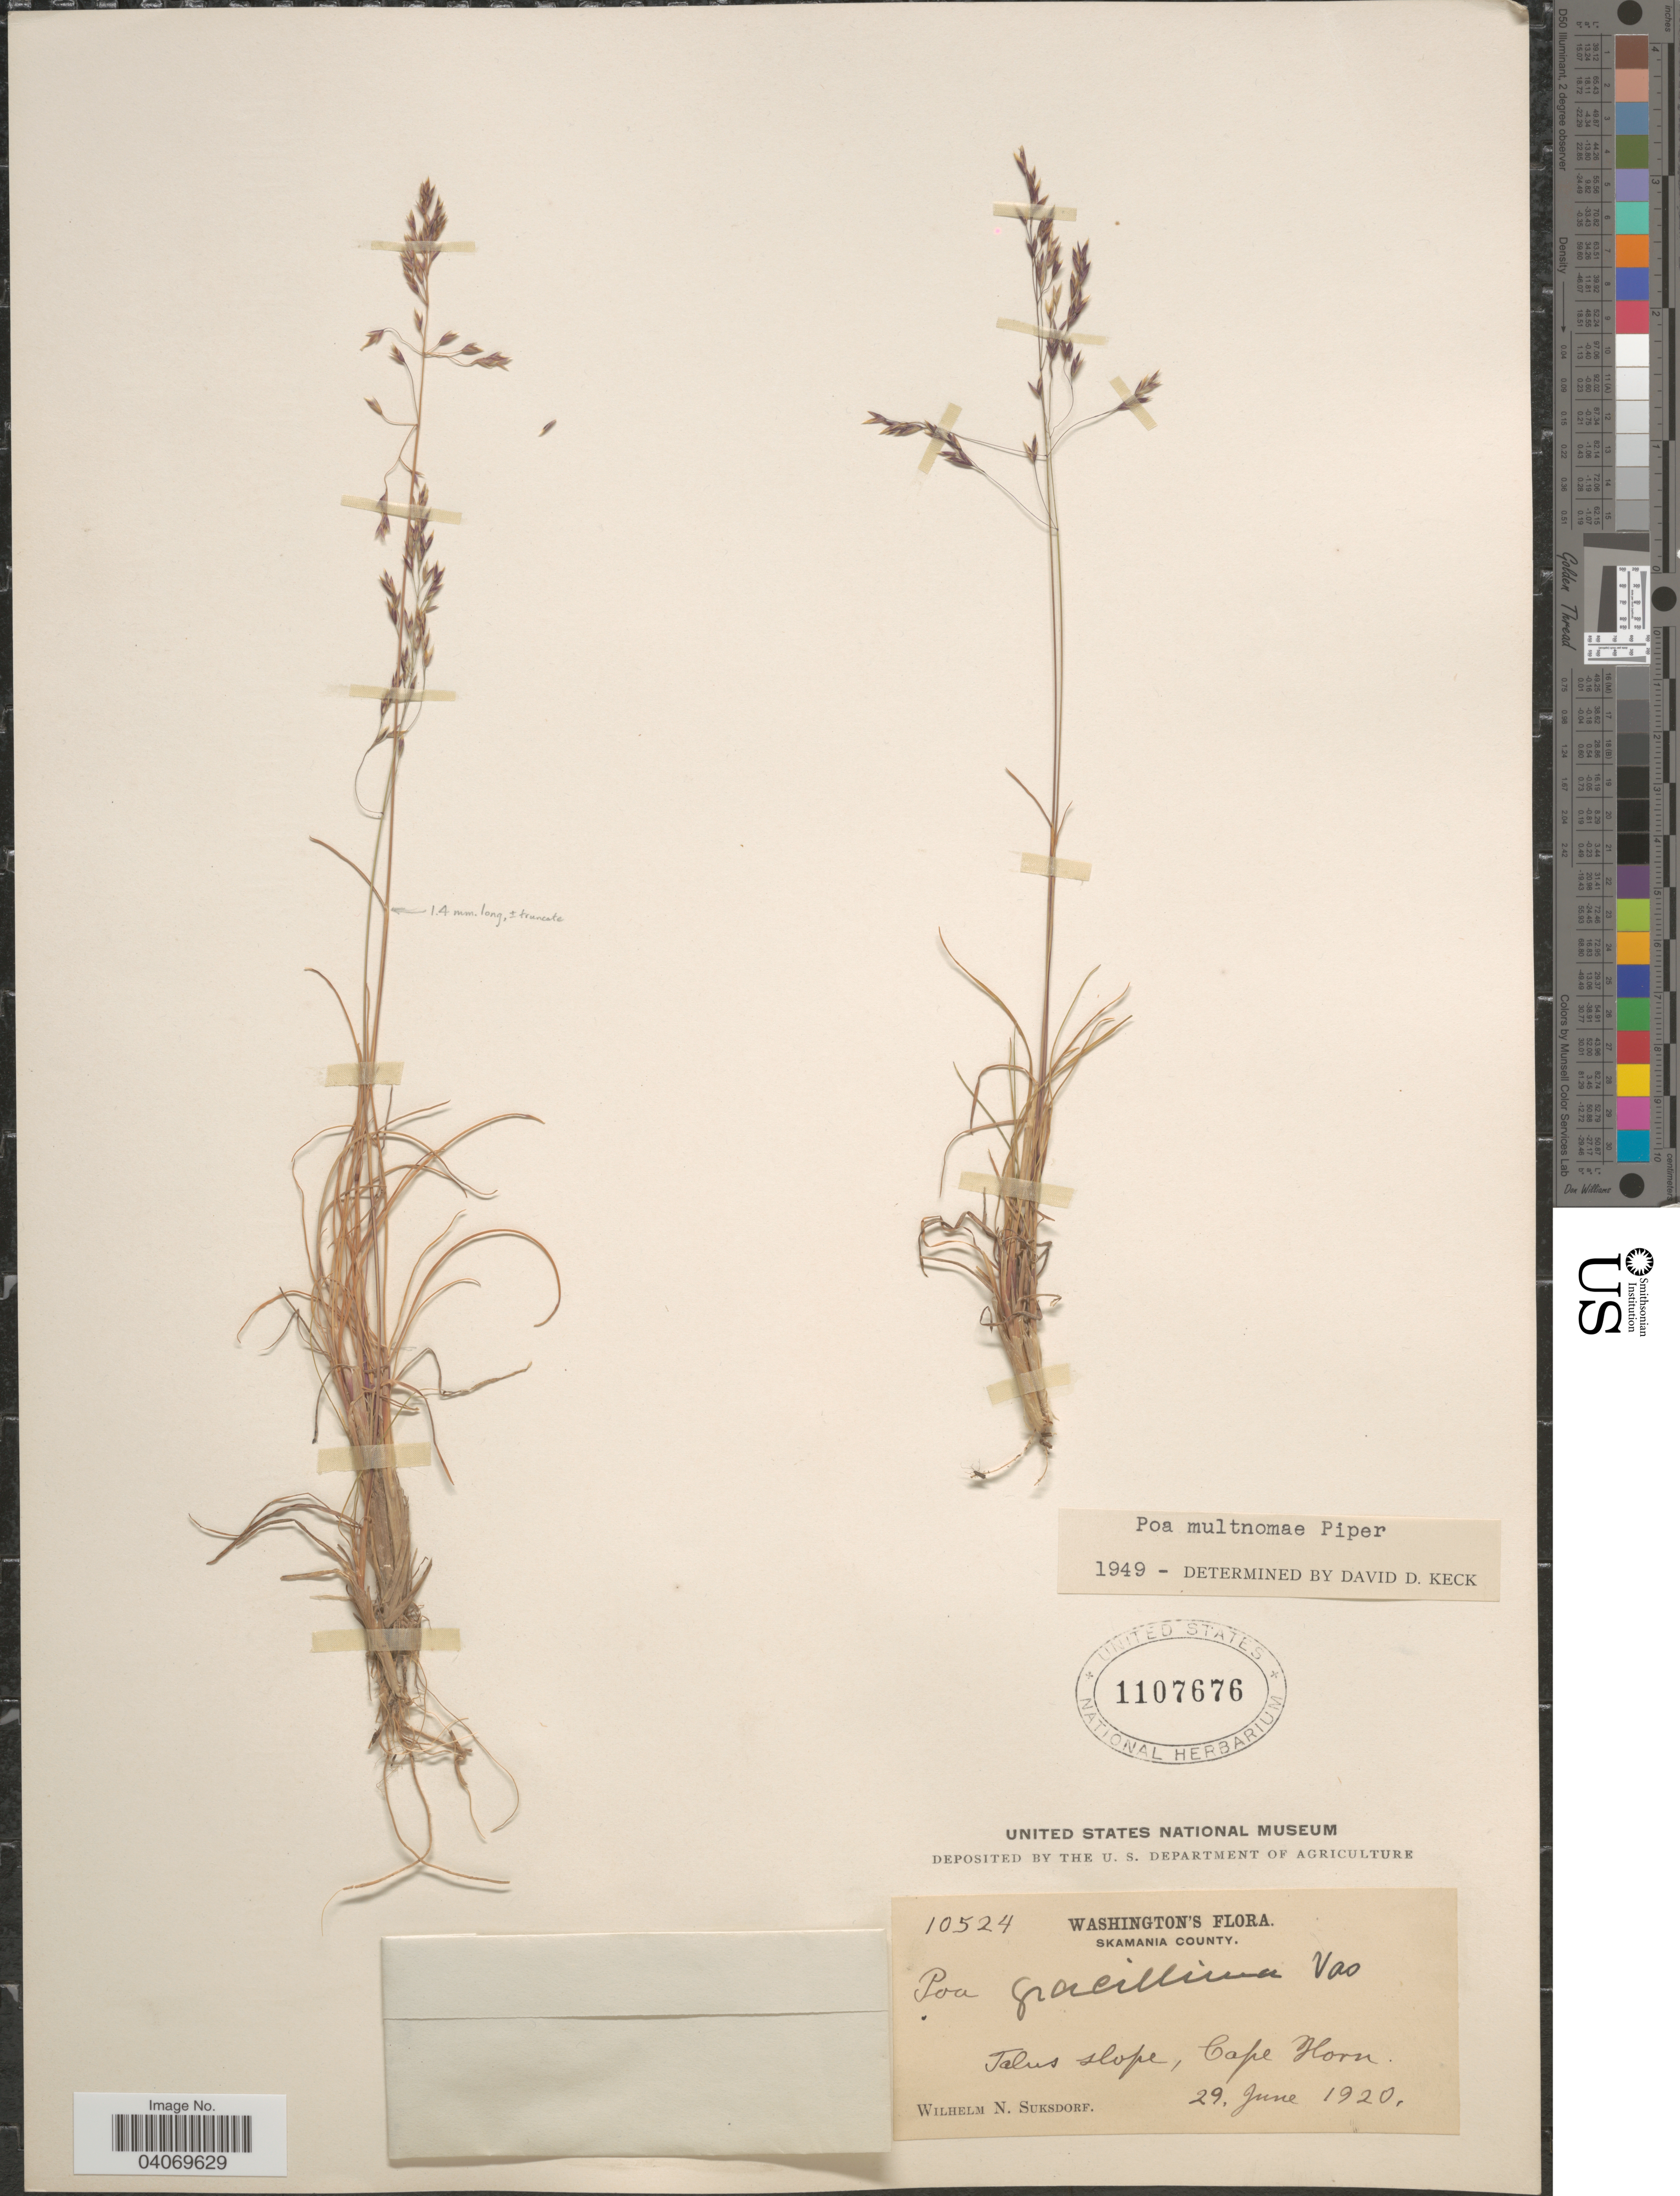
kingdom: Plantae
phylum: Tracheophyta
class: Liliopsida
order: Poales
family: Poaceae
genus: Poa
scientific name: Poa x multnomae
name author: Piper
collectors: W. N. Suksdorf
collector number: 10524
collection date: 1920-06-29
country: United States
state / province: Washington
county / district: Skamania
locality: Skamania County. Talus slope, Cape Horn.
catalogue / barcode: US 1107676